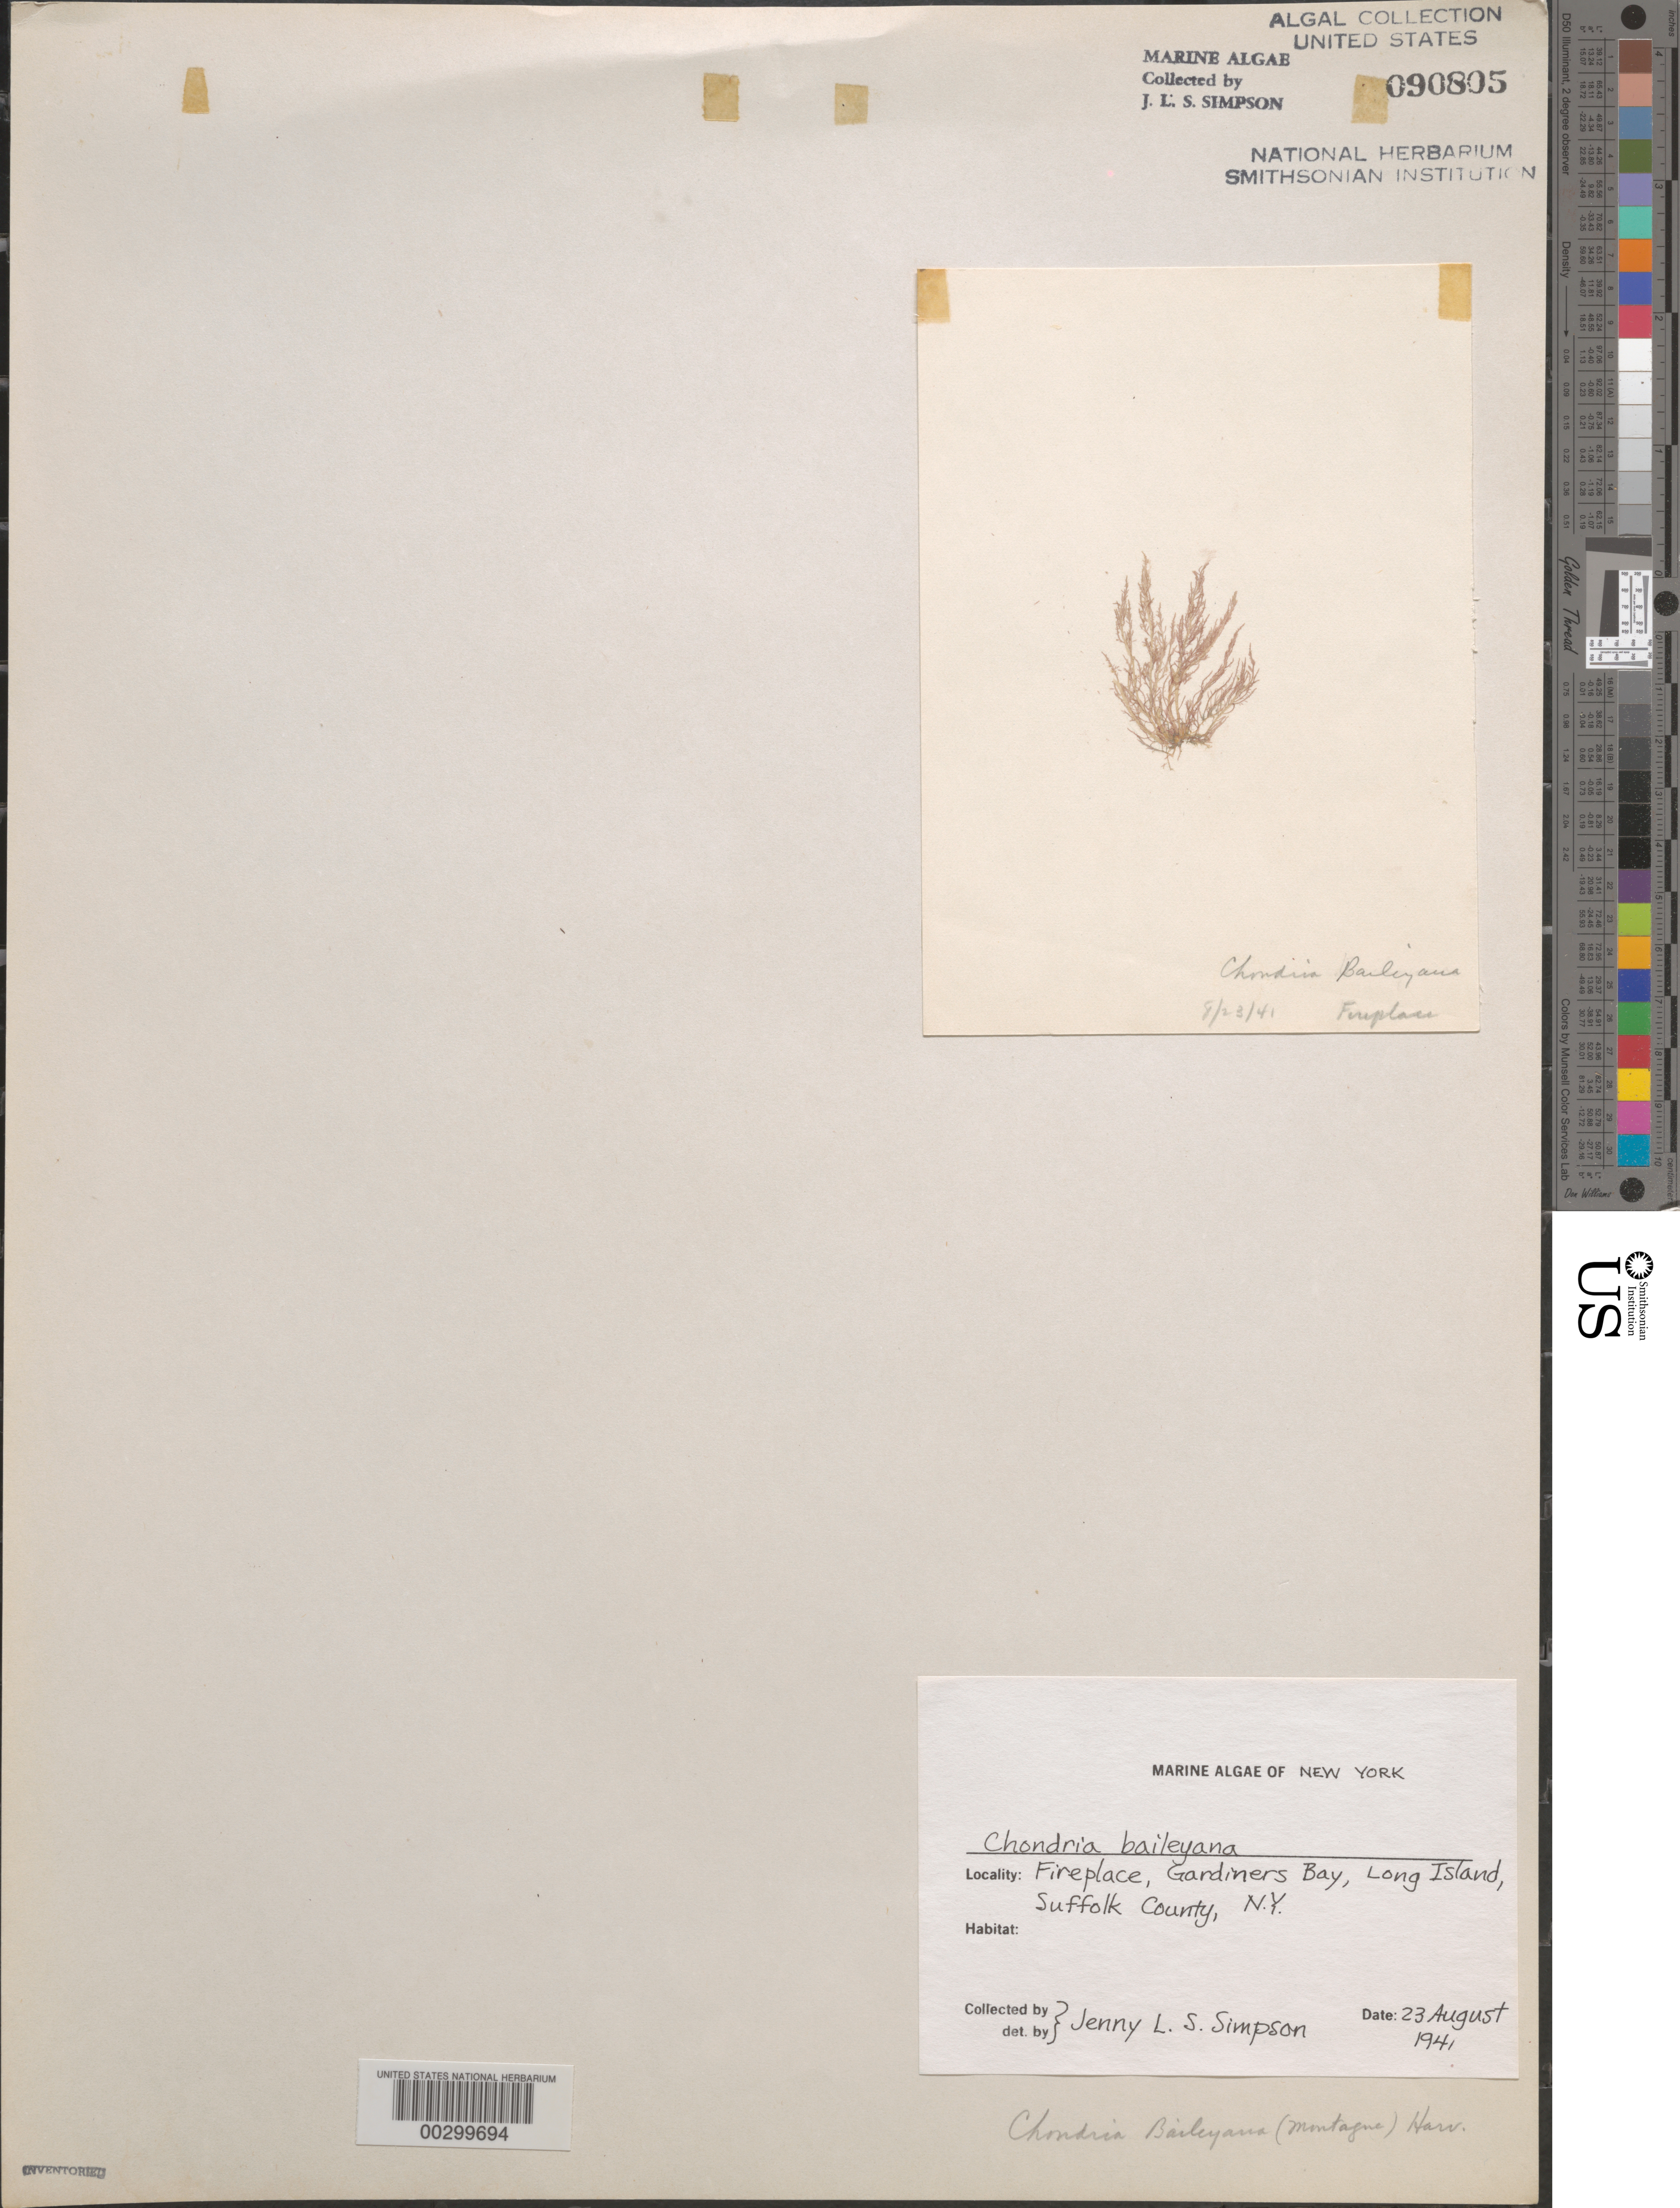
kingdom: Plantae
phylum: Rhodophyta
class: Florideophyceae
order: Ceramiales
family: Rhodomelaceae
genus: Chondria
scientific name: Chondria baileyana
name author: (Mont.) Harv.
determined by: Simpson, J. L. S.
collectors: J. Simpson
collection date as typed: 23 Aug 1941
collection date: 1941-08-23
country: United States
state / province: New York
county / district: Suffolk County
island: Long Island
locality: Fireplace, Gardiners Bay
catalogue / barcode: US 90805